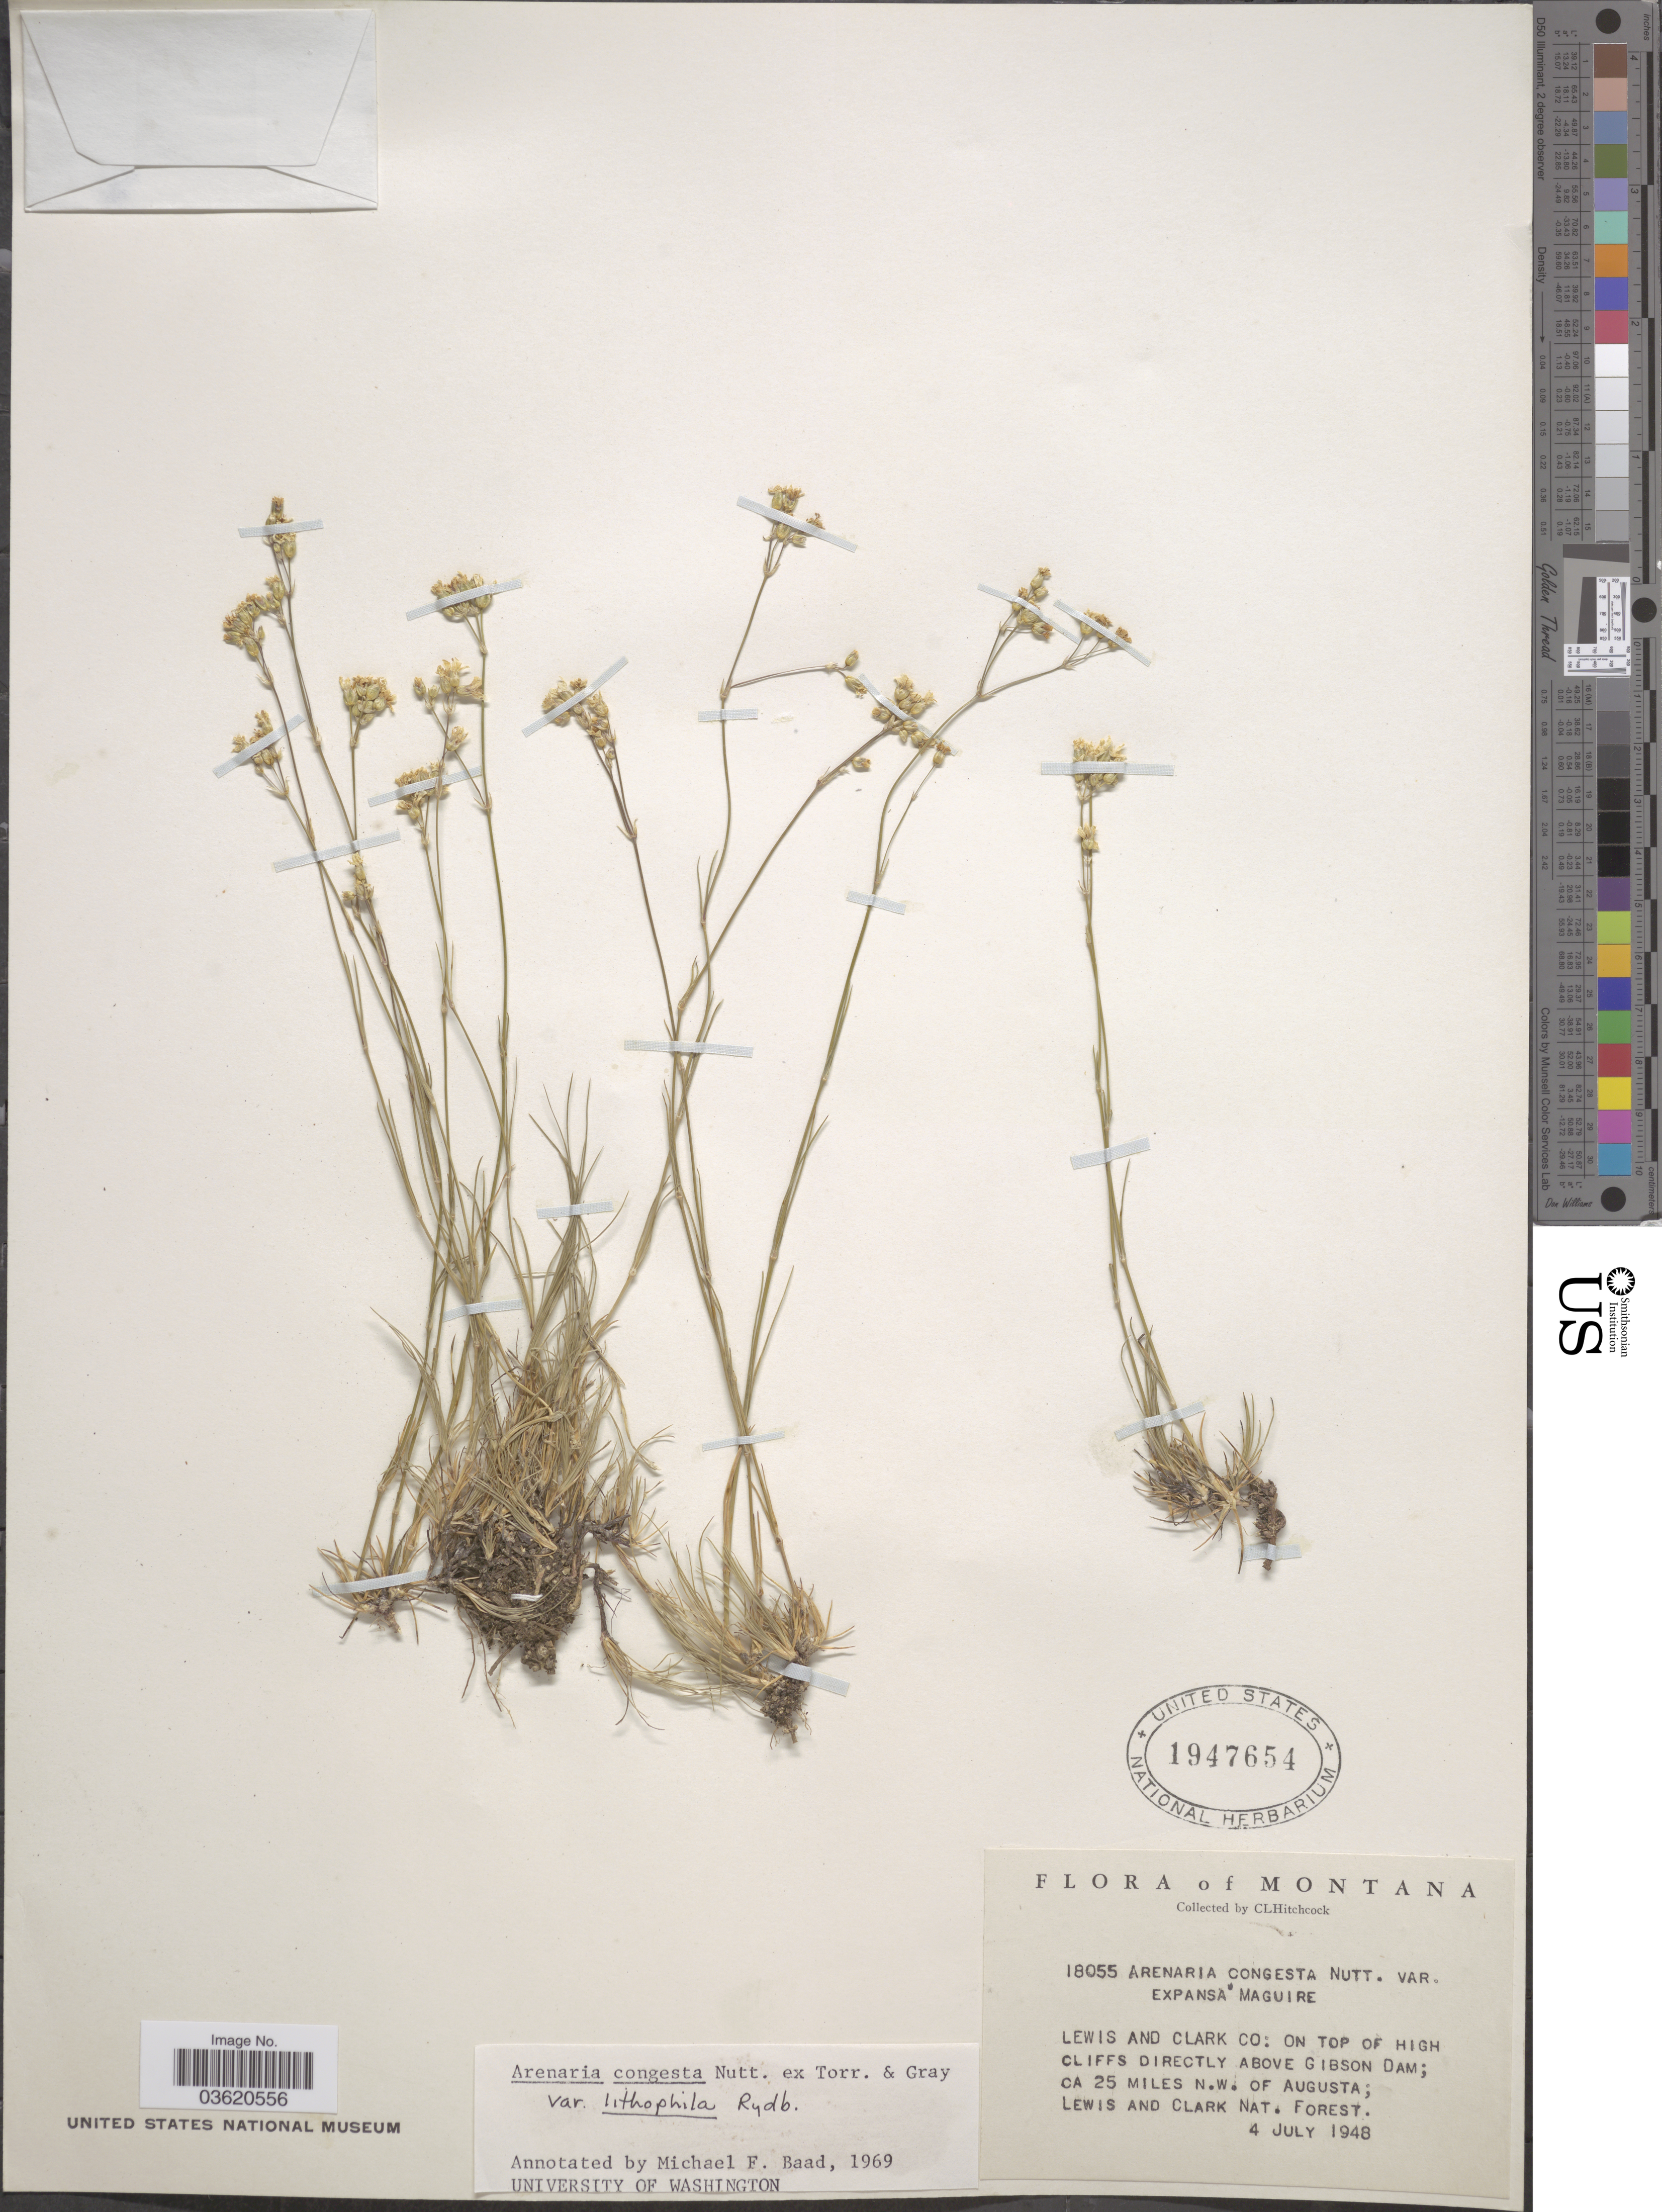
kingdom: Plantae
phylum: Tracheophyta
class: Magnoliopsida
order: Caryophyllales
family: Caryophyllaceae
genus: Eremogone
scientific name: Eremogone congesta var. lithophila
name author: (Rydb.) Dorn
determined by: Strong, Mark T., (BOT), Smithsonian Institution - National Museum of Natural History (UNITED STATES)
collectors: C. L. Hitchcock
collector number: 18055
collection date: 1948-07-04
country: United States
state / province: Montana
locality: Lewis and Clark Co: on top of high cliffs directly above Gibson Dam; ca 25 miles N.W. of Augusta; Lewis and Clark Nat. Forest.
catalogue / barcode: US 1947654